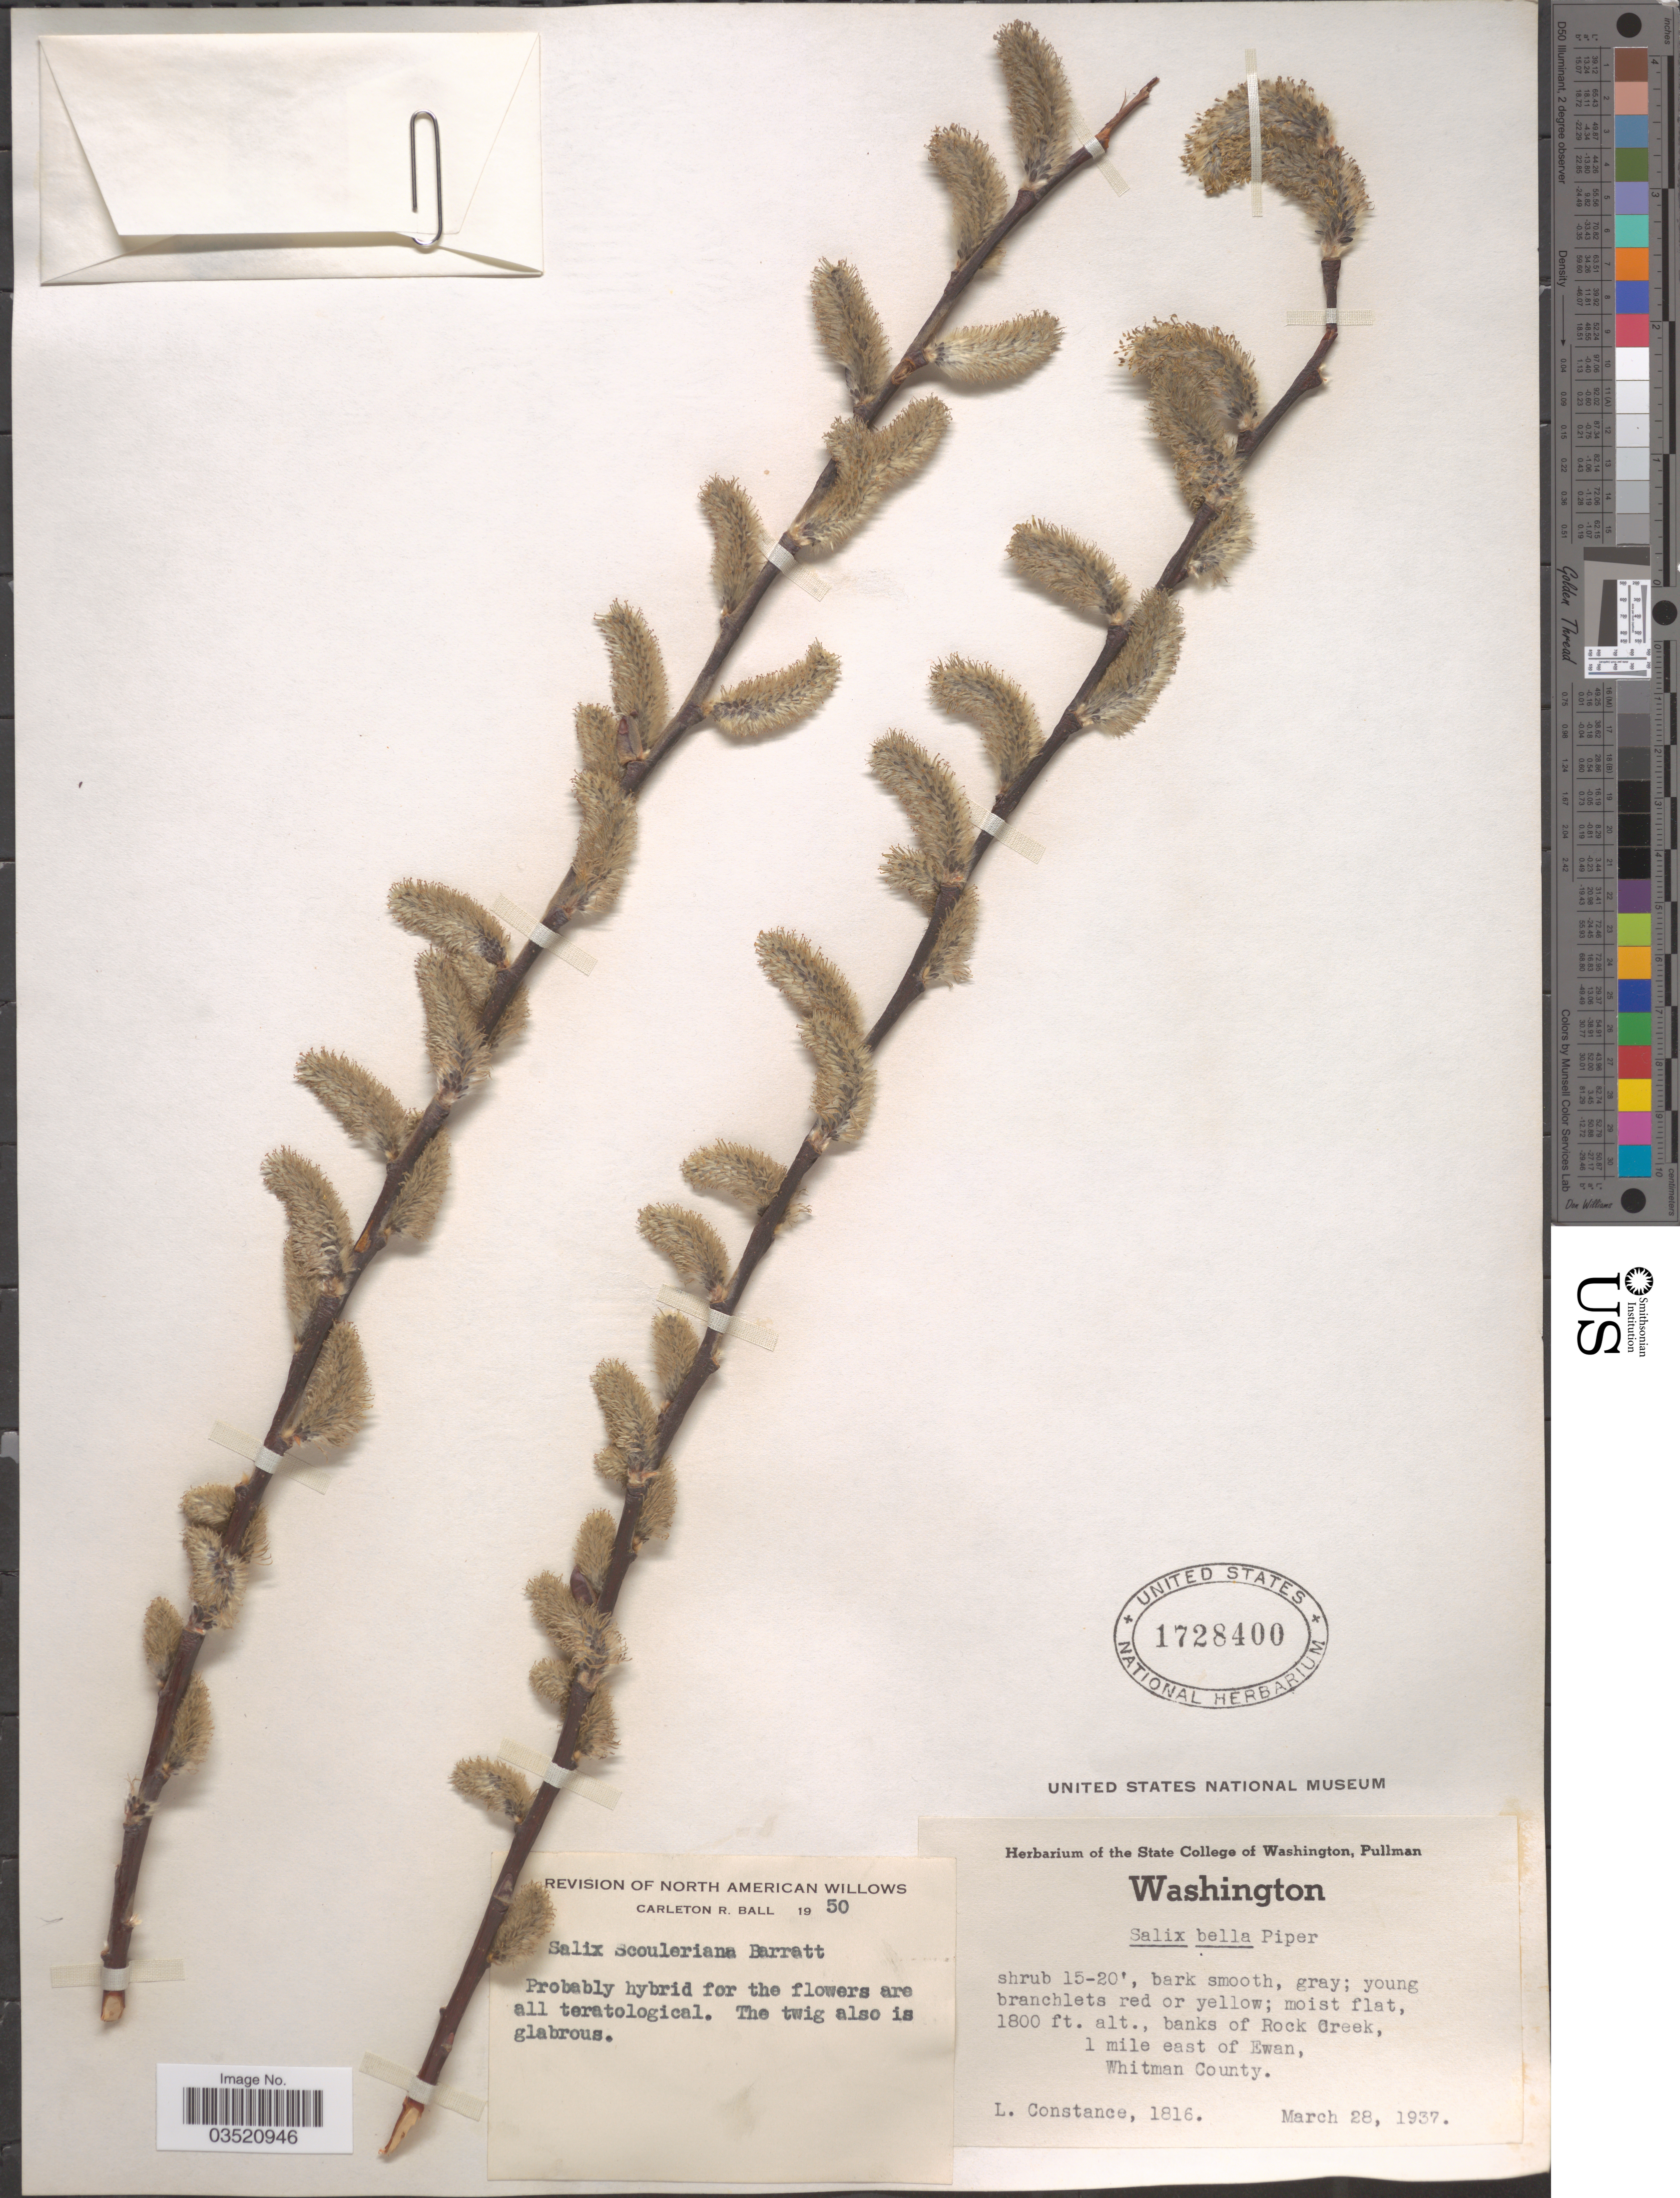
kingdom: Plantae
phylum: Tracheophyta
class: Magnoliopsida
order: Malpighiales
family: Salicaceae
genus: Salix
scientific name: Salix scouleriana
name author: Barratt ex Hook.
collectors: L. Constance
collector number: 1816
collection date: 1937-03-28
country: United States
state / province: Washington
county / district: Whitman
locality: Banks of Rock Creek, 1 mile east of Rock Creek, 1 mile east of Ewan, Whitman County.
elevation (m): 549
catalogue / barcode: US 1728400